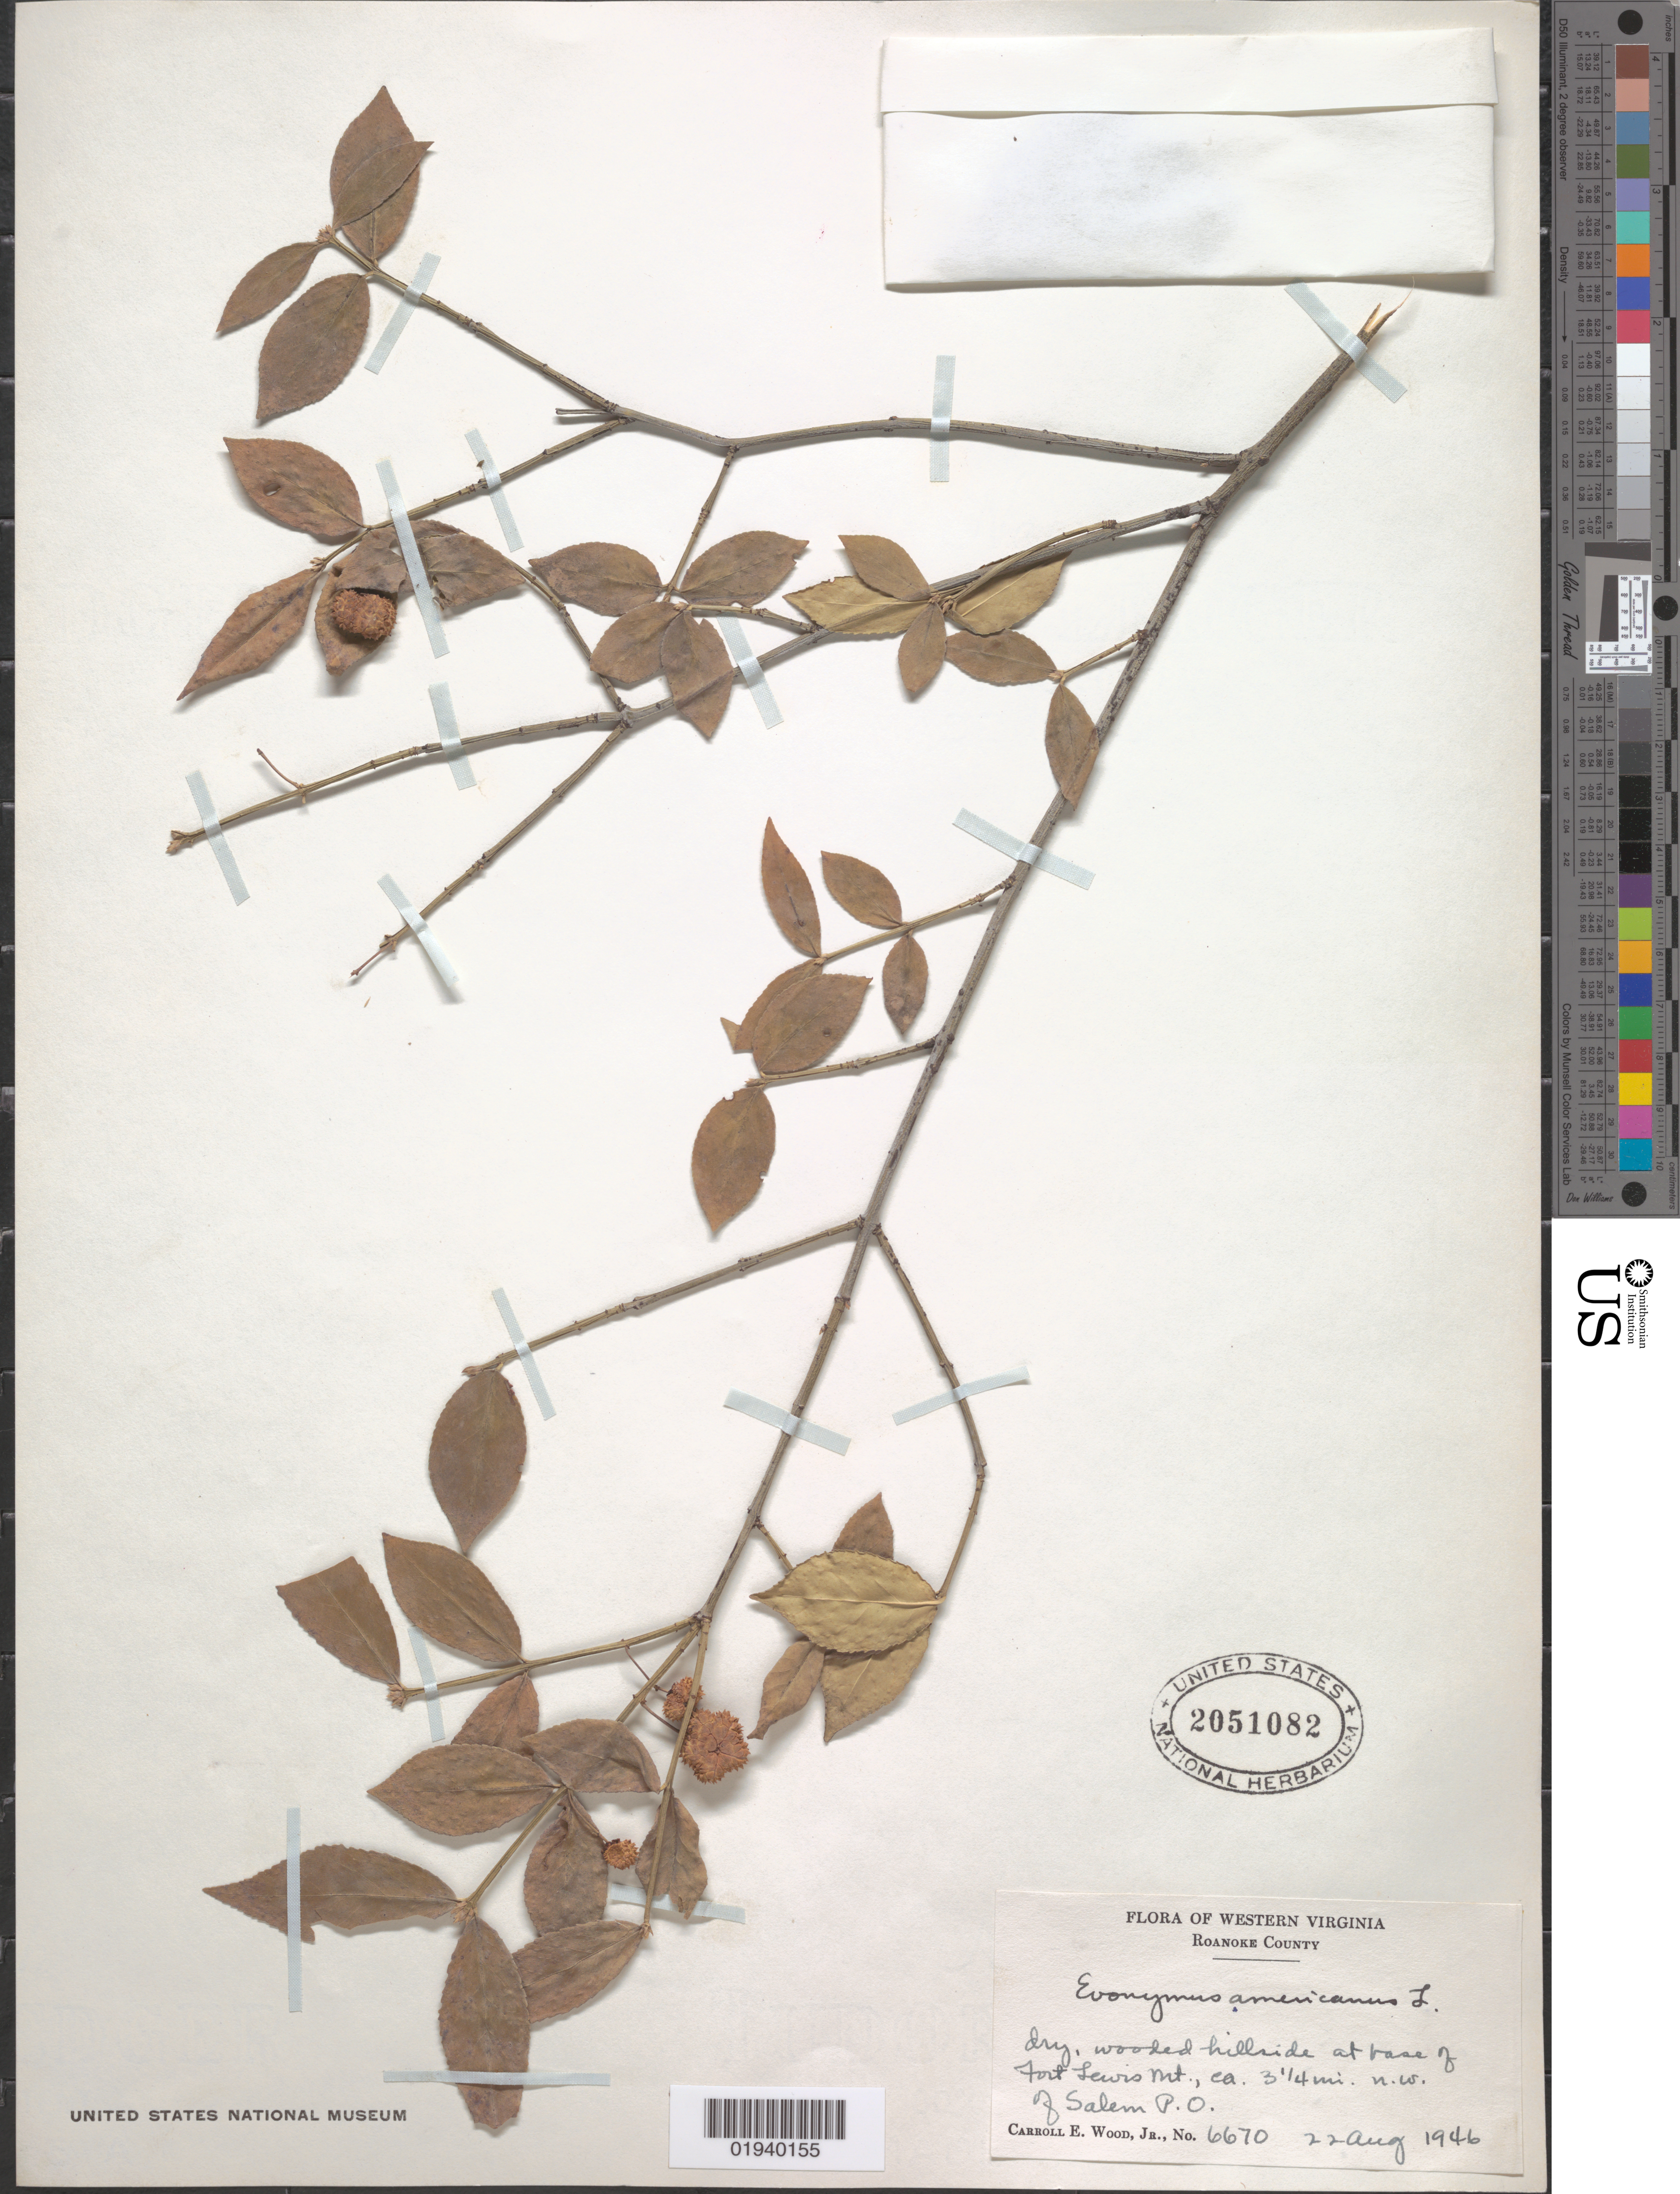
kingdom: Plantae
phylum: Tracheophyta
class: Magnoliopsida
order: Celastrales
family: Celastraceae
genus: Euonymus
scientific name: Euonymus americanus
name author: L.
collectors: C. E. Wood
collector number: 6670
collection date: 1946-08-22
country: United States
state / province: Virginia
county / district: Roanoke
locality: Fort Lewis Mt., ca. 3.25 miles NW of Salem P.O.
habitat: Dry, wooded hillside at base of mt.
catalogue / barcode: US 2051082